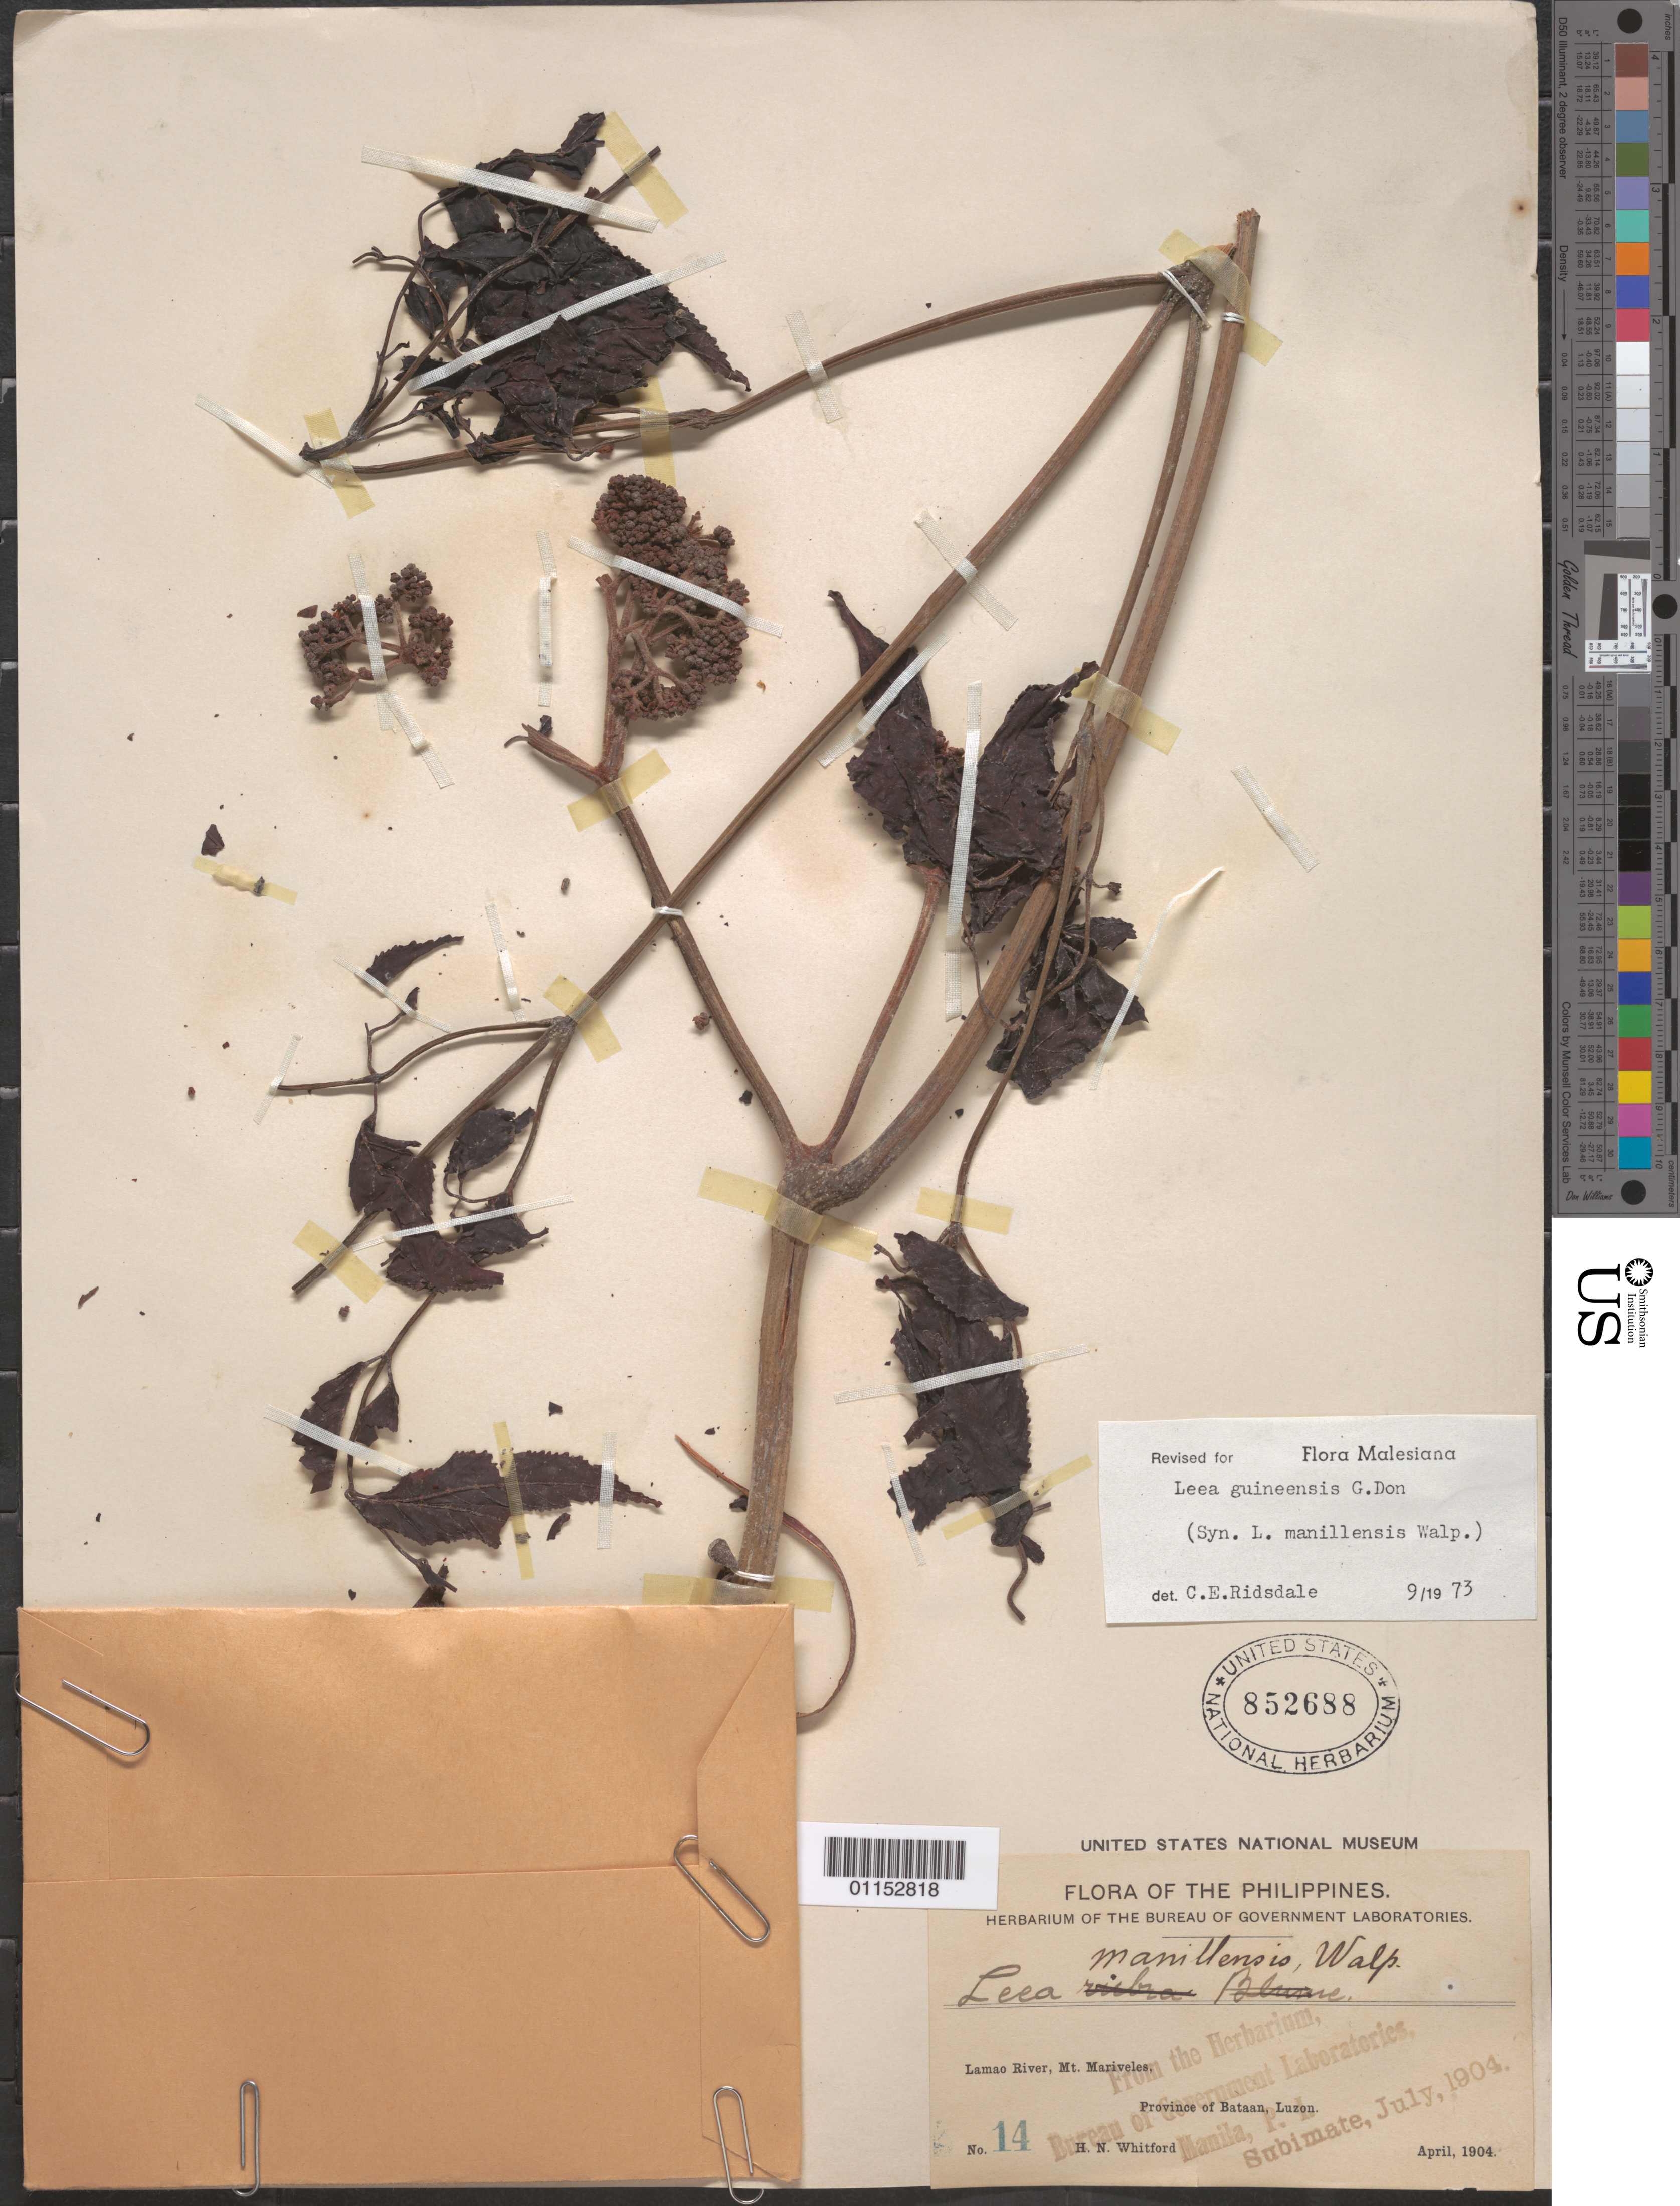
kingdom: Plantae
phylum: Tracheophyta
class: Magnoliopsida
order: Vitales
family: Vitaceae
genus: Leea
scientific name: Leea guineensis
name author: G. Don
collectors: H. N. Whitford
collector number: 14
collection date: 1904-04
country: Philippines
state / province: Central Luzon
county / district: Bataan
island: Luzon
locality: Lamao River, Mt Mariveles. Luzon.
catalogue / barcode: US 852688